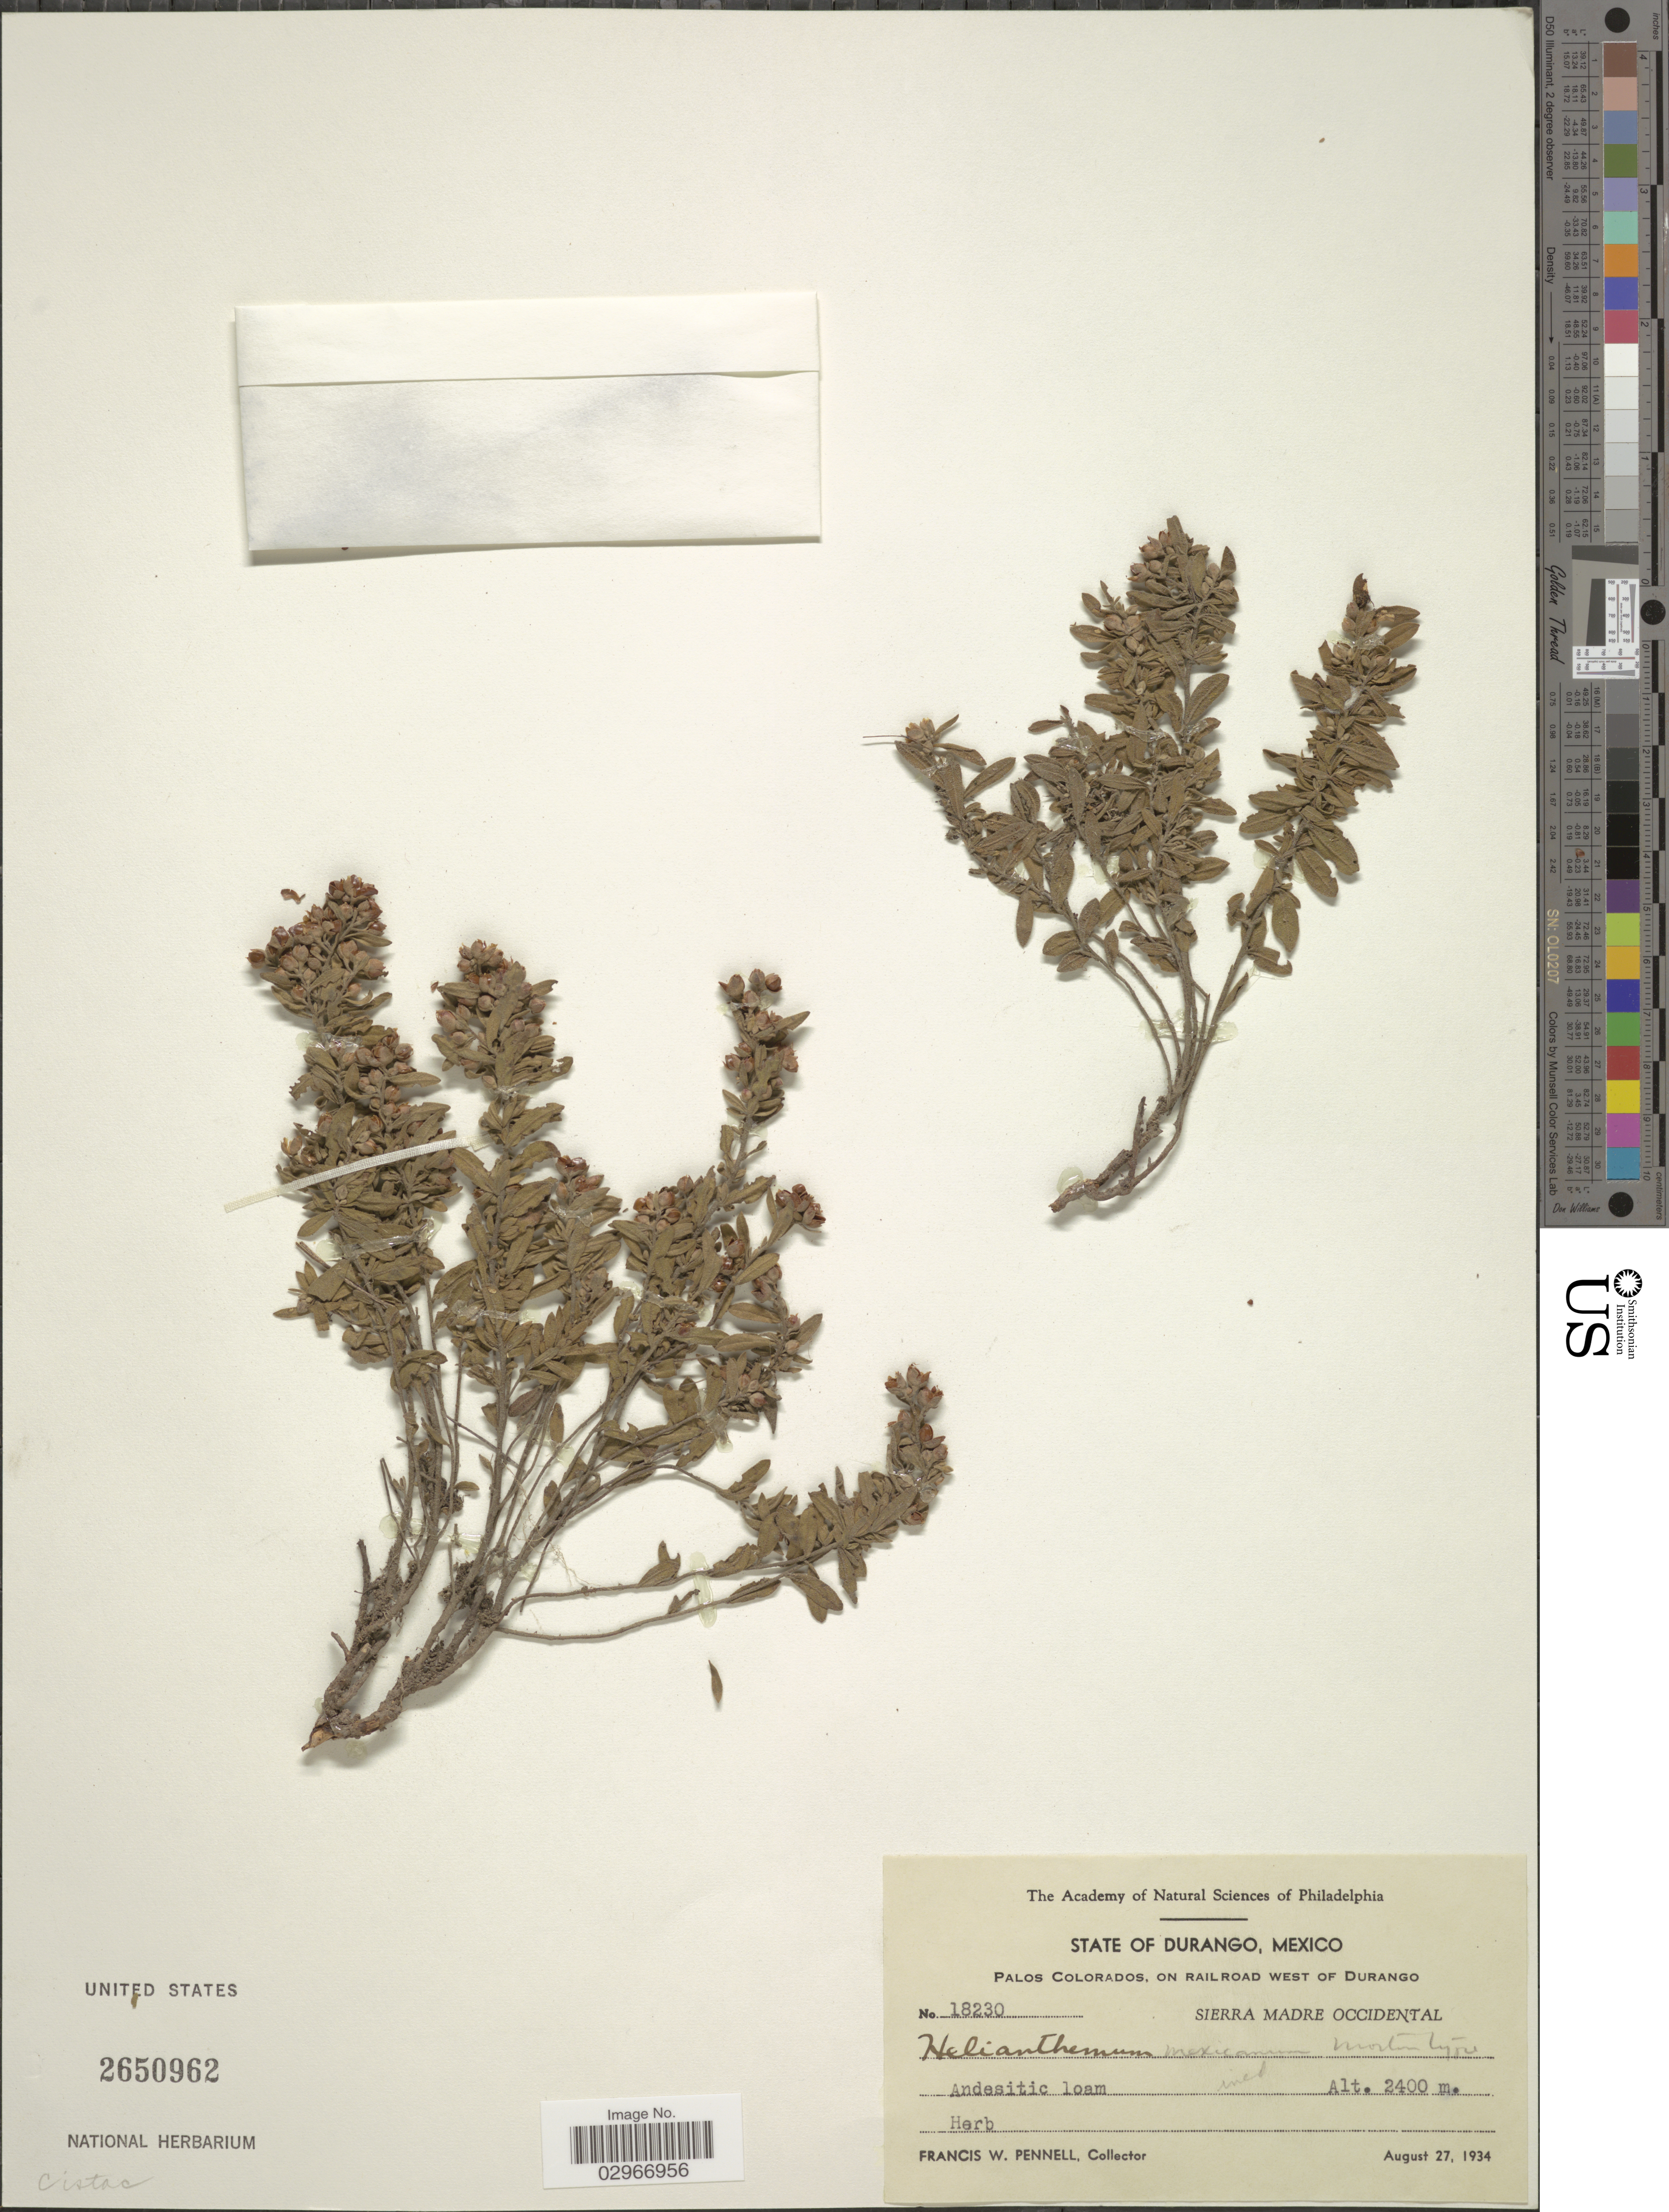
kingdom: Plantae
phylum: Tracheophyta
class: Magnoliopsida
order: Malvales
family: Cistaceae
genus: Helianthemum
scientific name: Helianthemum mexicanum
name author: Steud.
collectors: F. W. Pennell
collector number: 18230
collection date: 1934-08-27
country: Mexico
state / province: Durango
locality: Palos Colorados, on railroad west of Durango. Sierra Madre Occidental.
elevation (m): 2400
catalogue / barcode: US 2650962